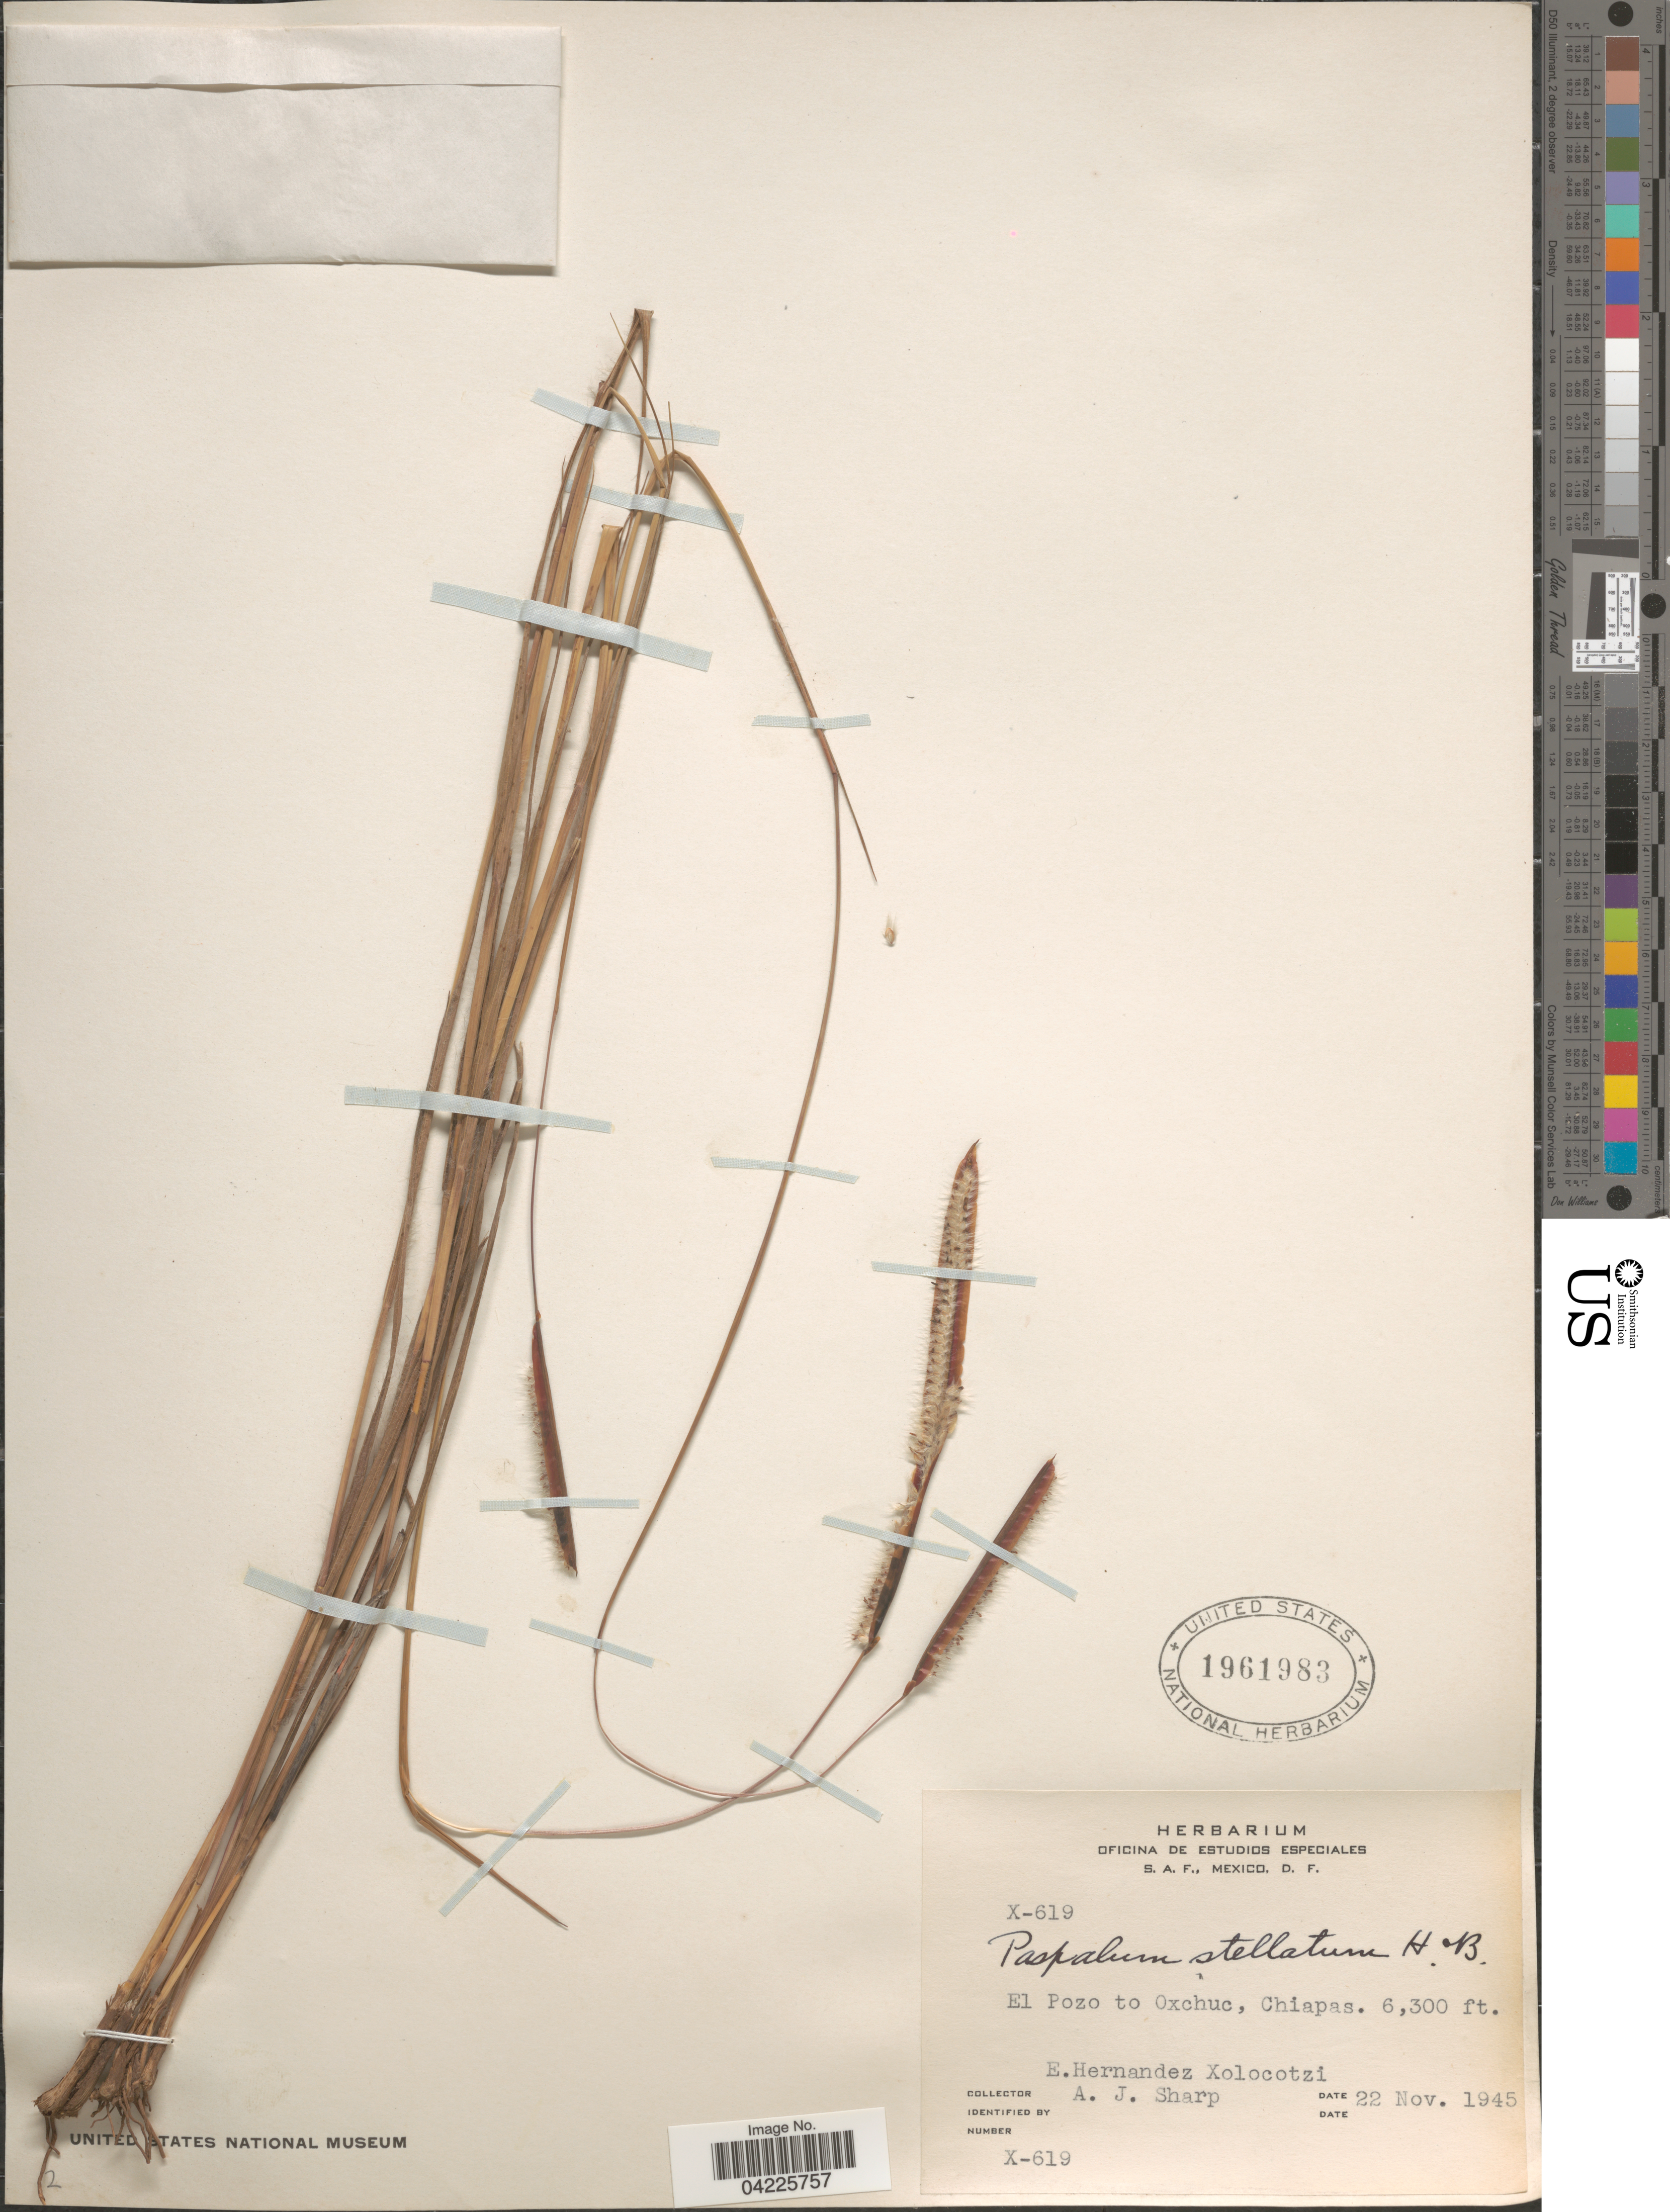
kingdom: Plantae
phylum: Tracheophyta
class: Liliopsida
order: Poales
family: Poaceae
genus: Paspalum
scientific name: Paspalum stellatum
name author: Humb. & Bonpl. ex Flüggé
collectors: E. Xoloctzi & A. J. Sharp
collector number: X-619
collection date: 1945-11-22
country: Mexico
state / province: Chiapas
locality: El Pozo to Oxchuc.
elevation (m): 1920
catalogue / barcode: US 1961983